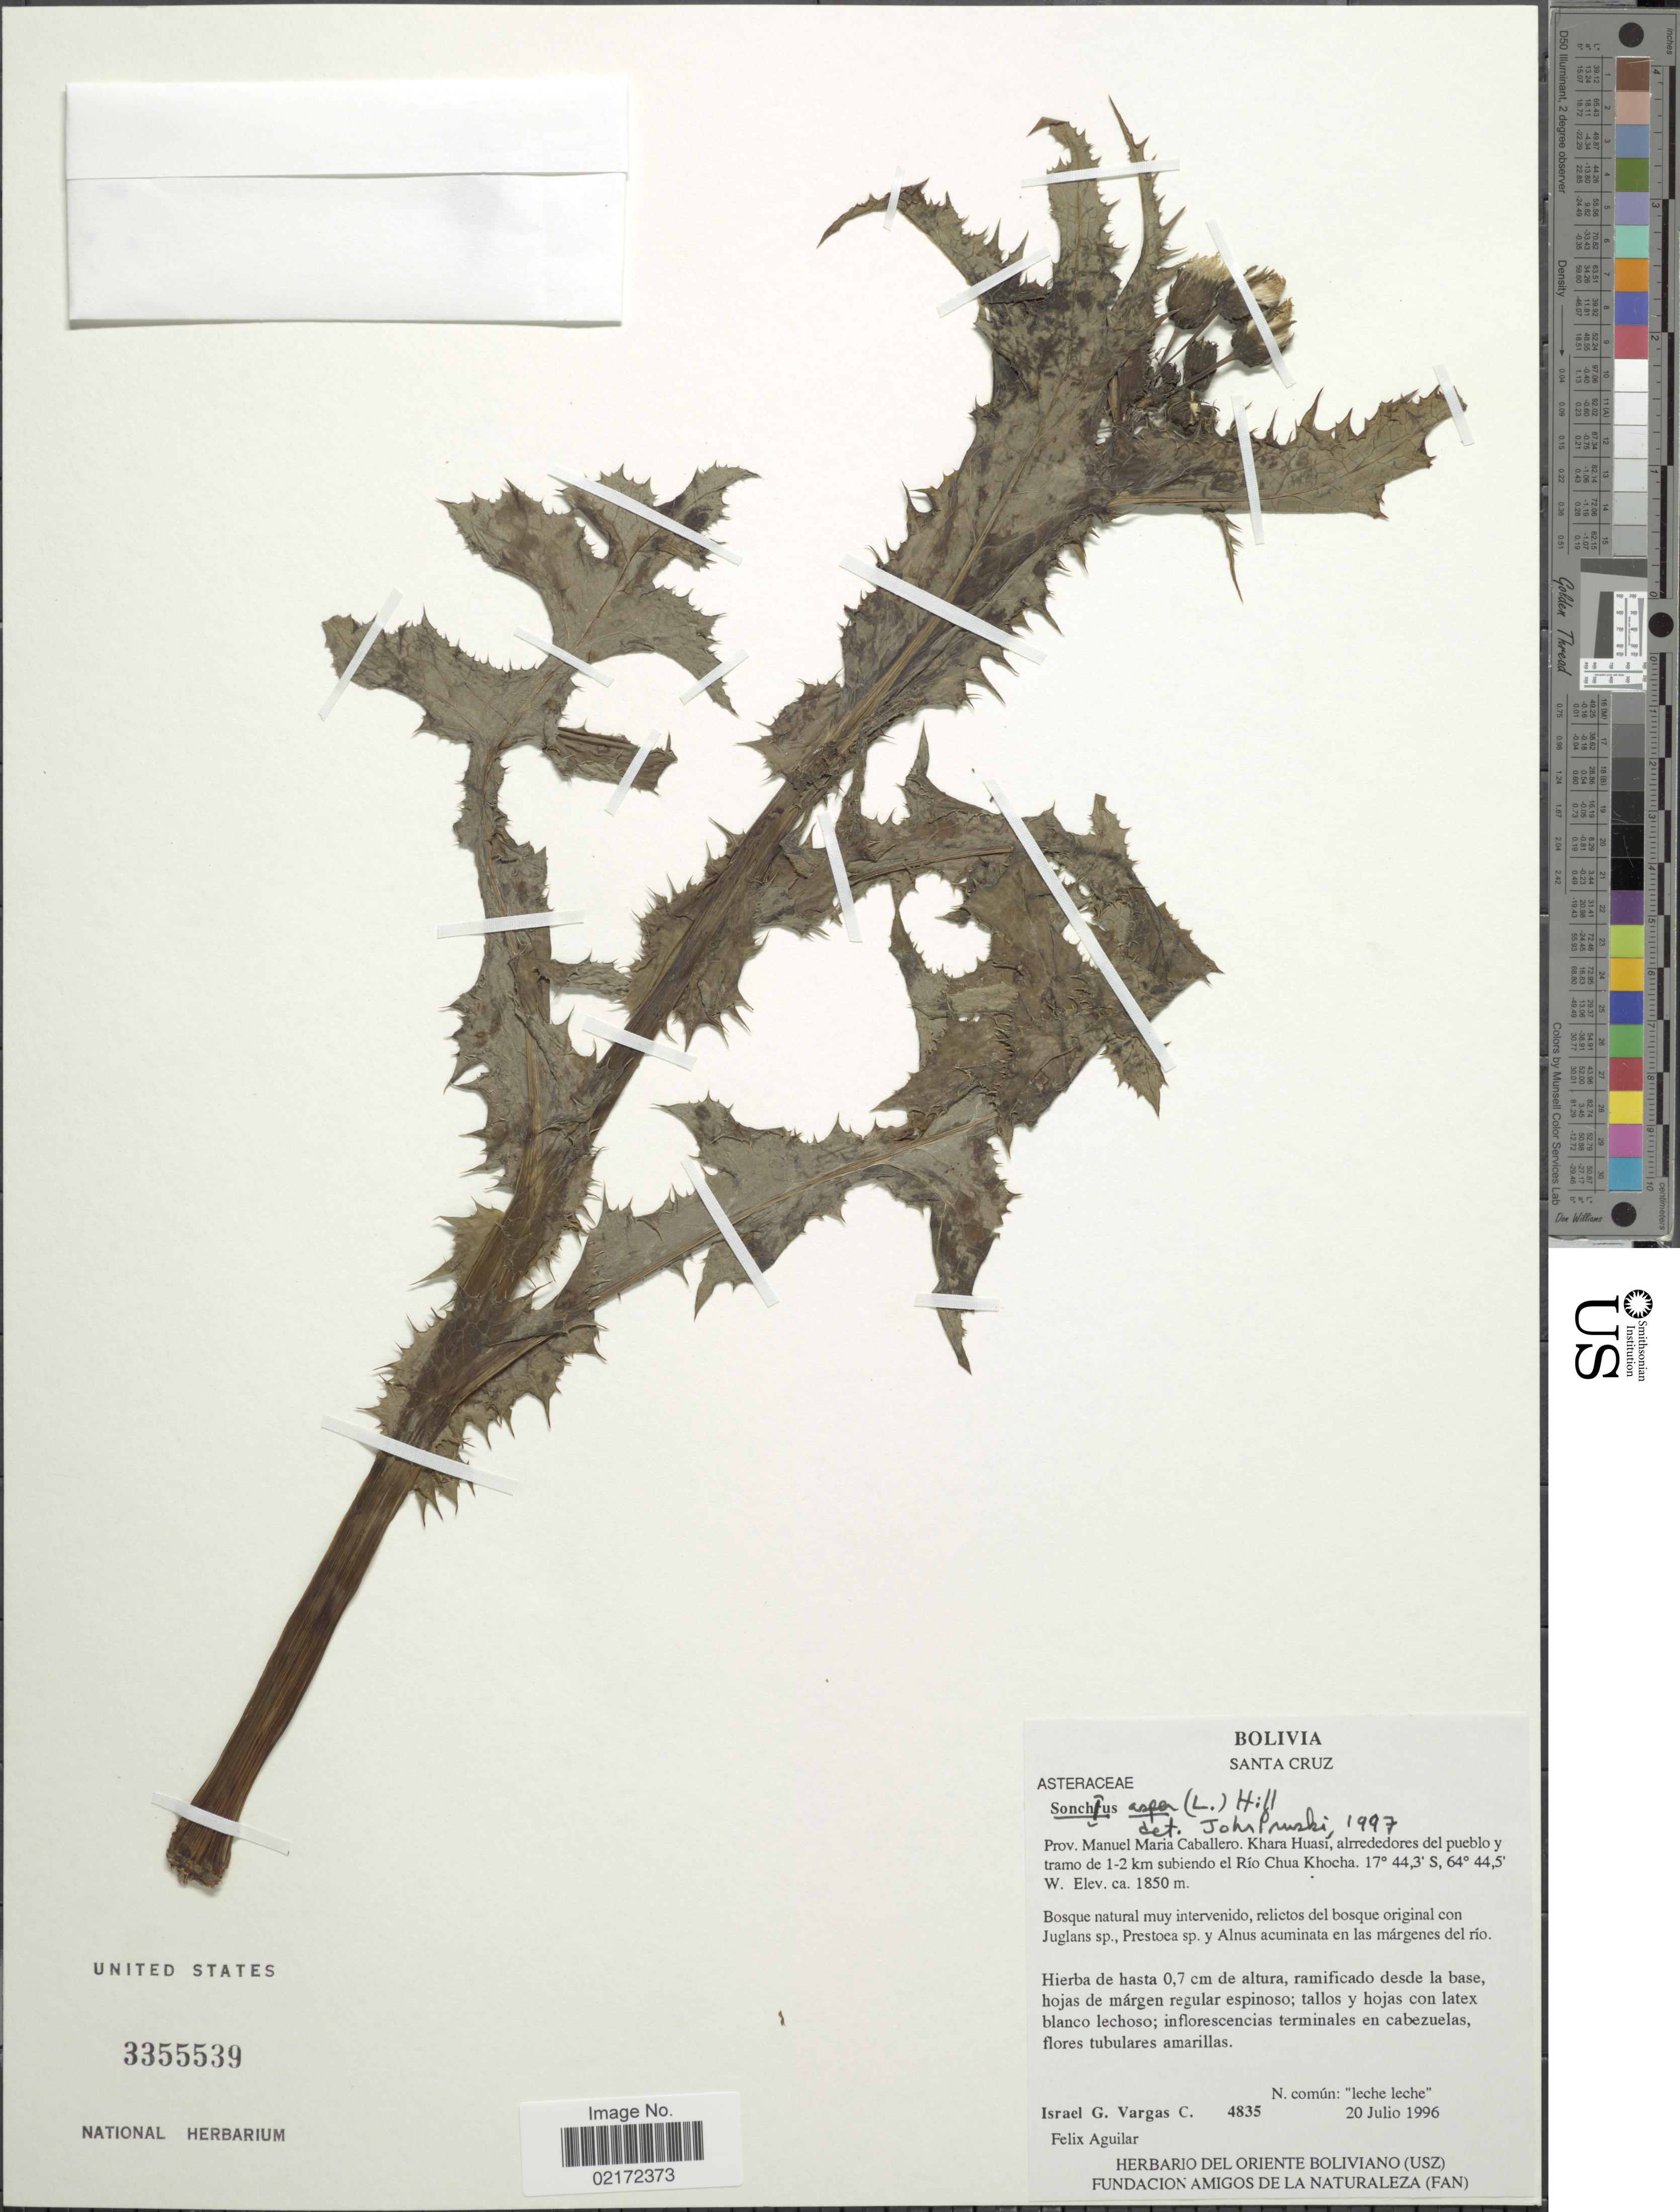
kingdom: Plantae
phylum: Tracheophyta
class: Magnoliopsida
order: Asterales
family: Asteraceae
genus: Sonchus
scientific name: Sonchus asper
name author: (L.) Hill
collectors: I. G. Vargas C. & F. Aguilar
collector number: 4835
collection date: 1996-07-20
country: Bolivia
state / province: Santa Cruz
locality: Prov. Manuel Maria Caballero. Khara Huasi, alrededores del pueblo y tramo de 1-2 km subiendo el Río Chua Khocha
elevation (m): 1850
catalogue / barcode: US 3355539